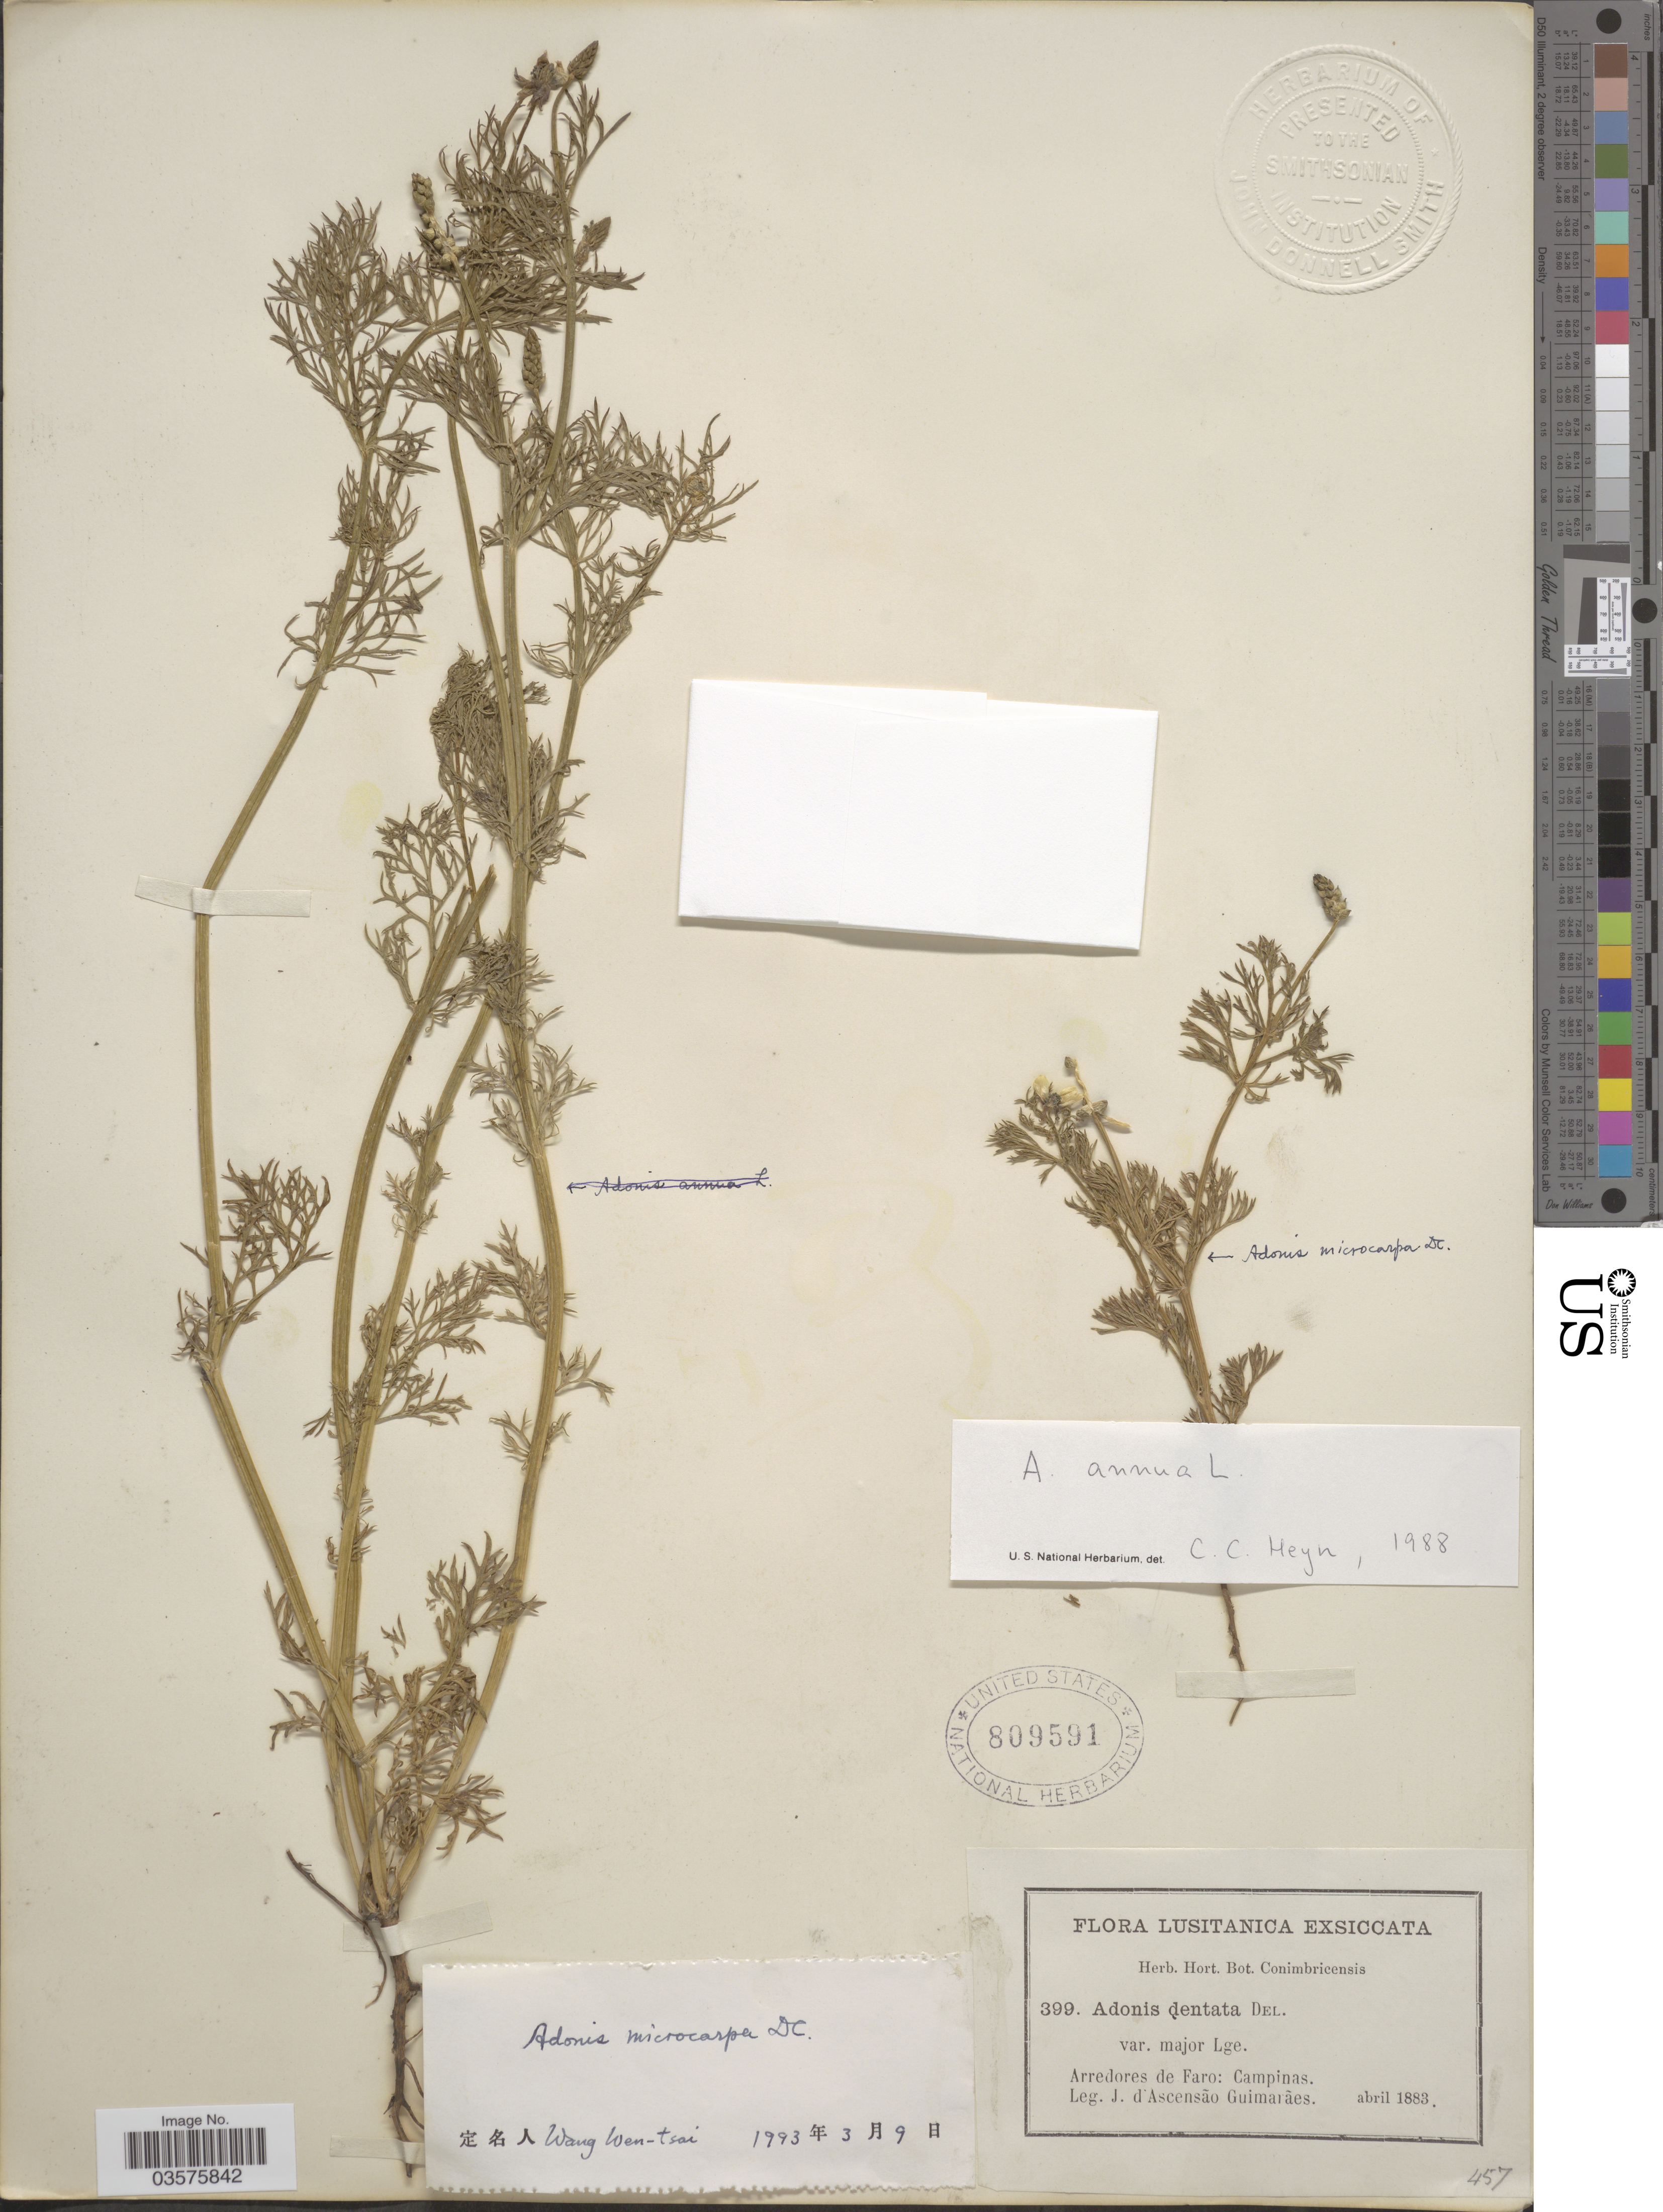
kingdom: Plantae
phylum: Tracheophyta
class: Magnoliopsida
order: Ranunculales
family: Ranunculaceae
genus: Adonis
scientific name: Adonis microcarpa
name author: DC.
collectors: J. Guimaraes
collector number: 399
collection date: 1883-04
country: Portugal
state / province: Faro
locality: Lusitanica. Arrededores de Faro: Campinas.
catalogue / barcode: US 809591